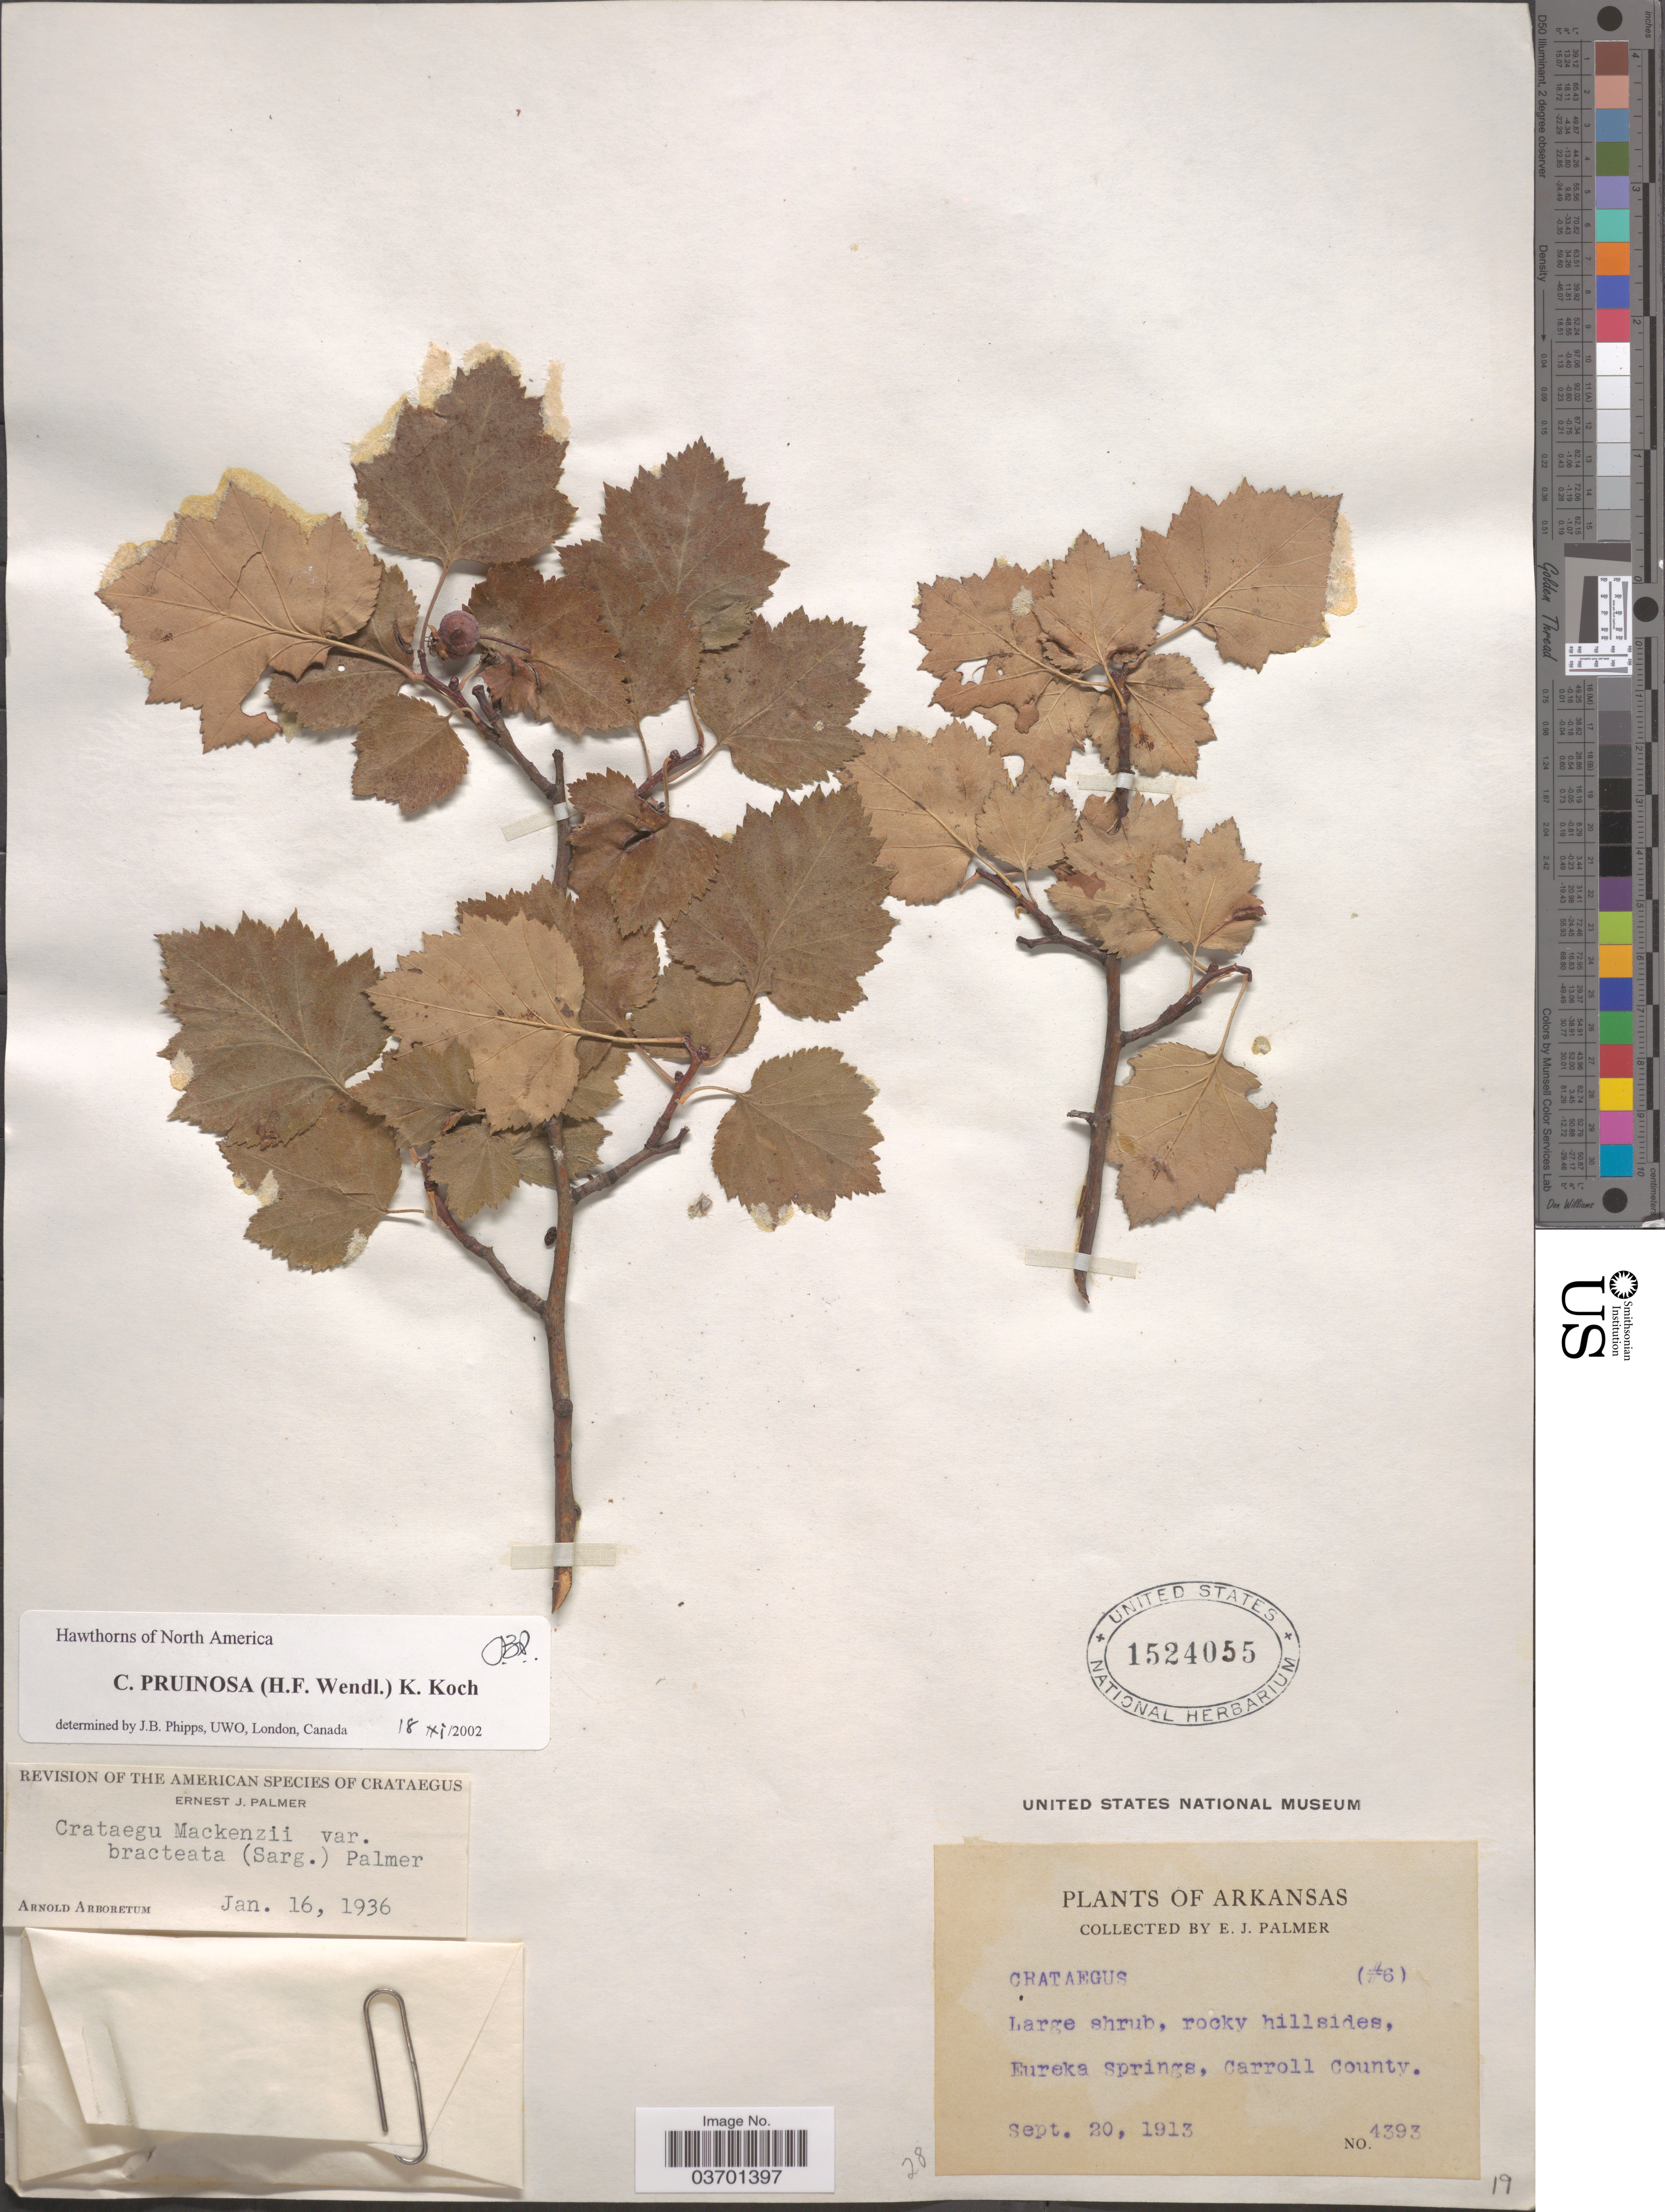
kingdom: Plantae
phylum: Tracheophyta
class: Magnoliopsida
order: Rosales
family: Rosaceae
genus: Crataegus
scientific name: Crataegus pruinosa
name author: (H.L. Wendl.) K. Koch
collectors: E. J. Palmer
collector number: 4393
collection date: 1913-09-20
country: United States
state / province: Arkansas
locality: Eureka Springs, Carroll County.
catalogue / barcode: US 1524055